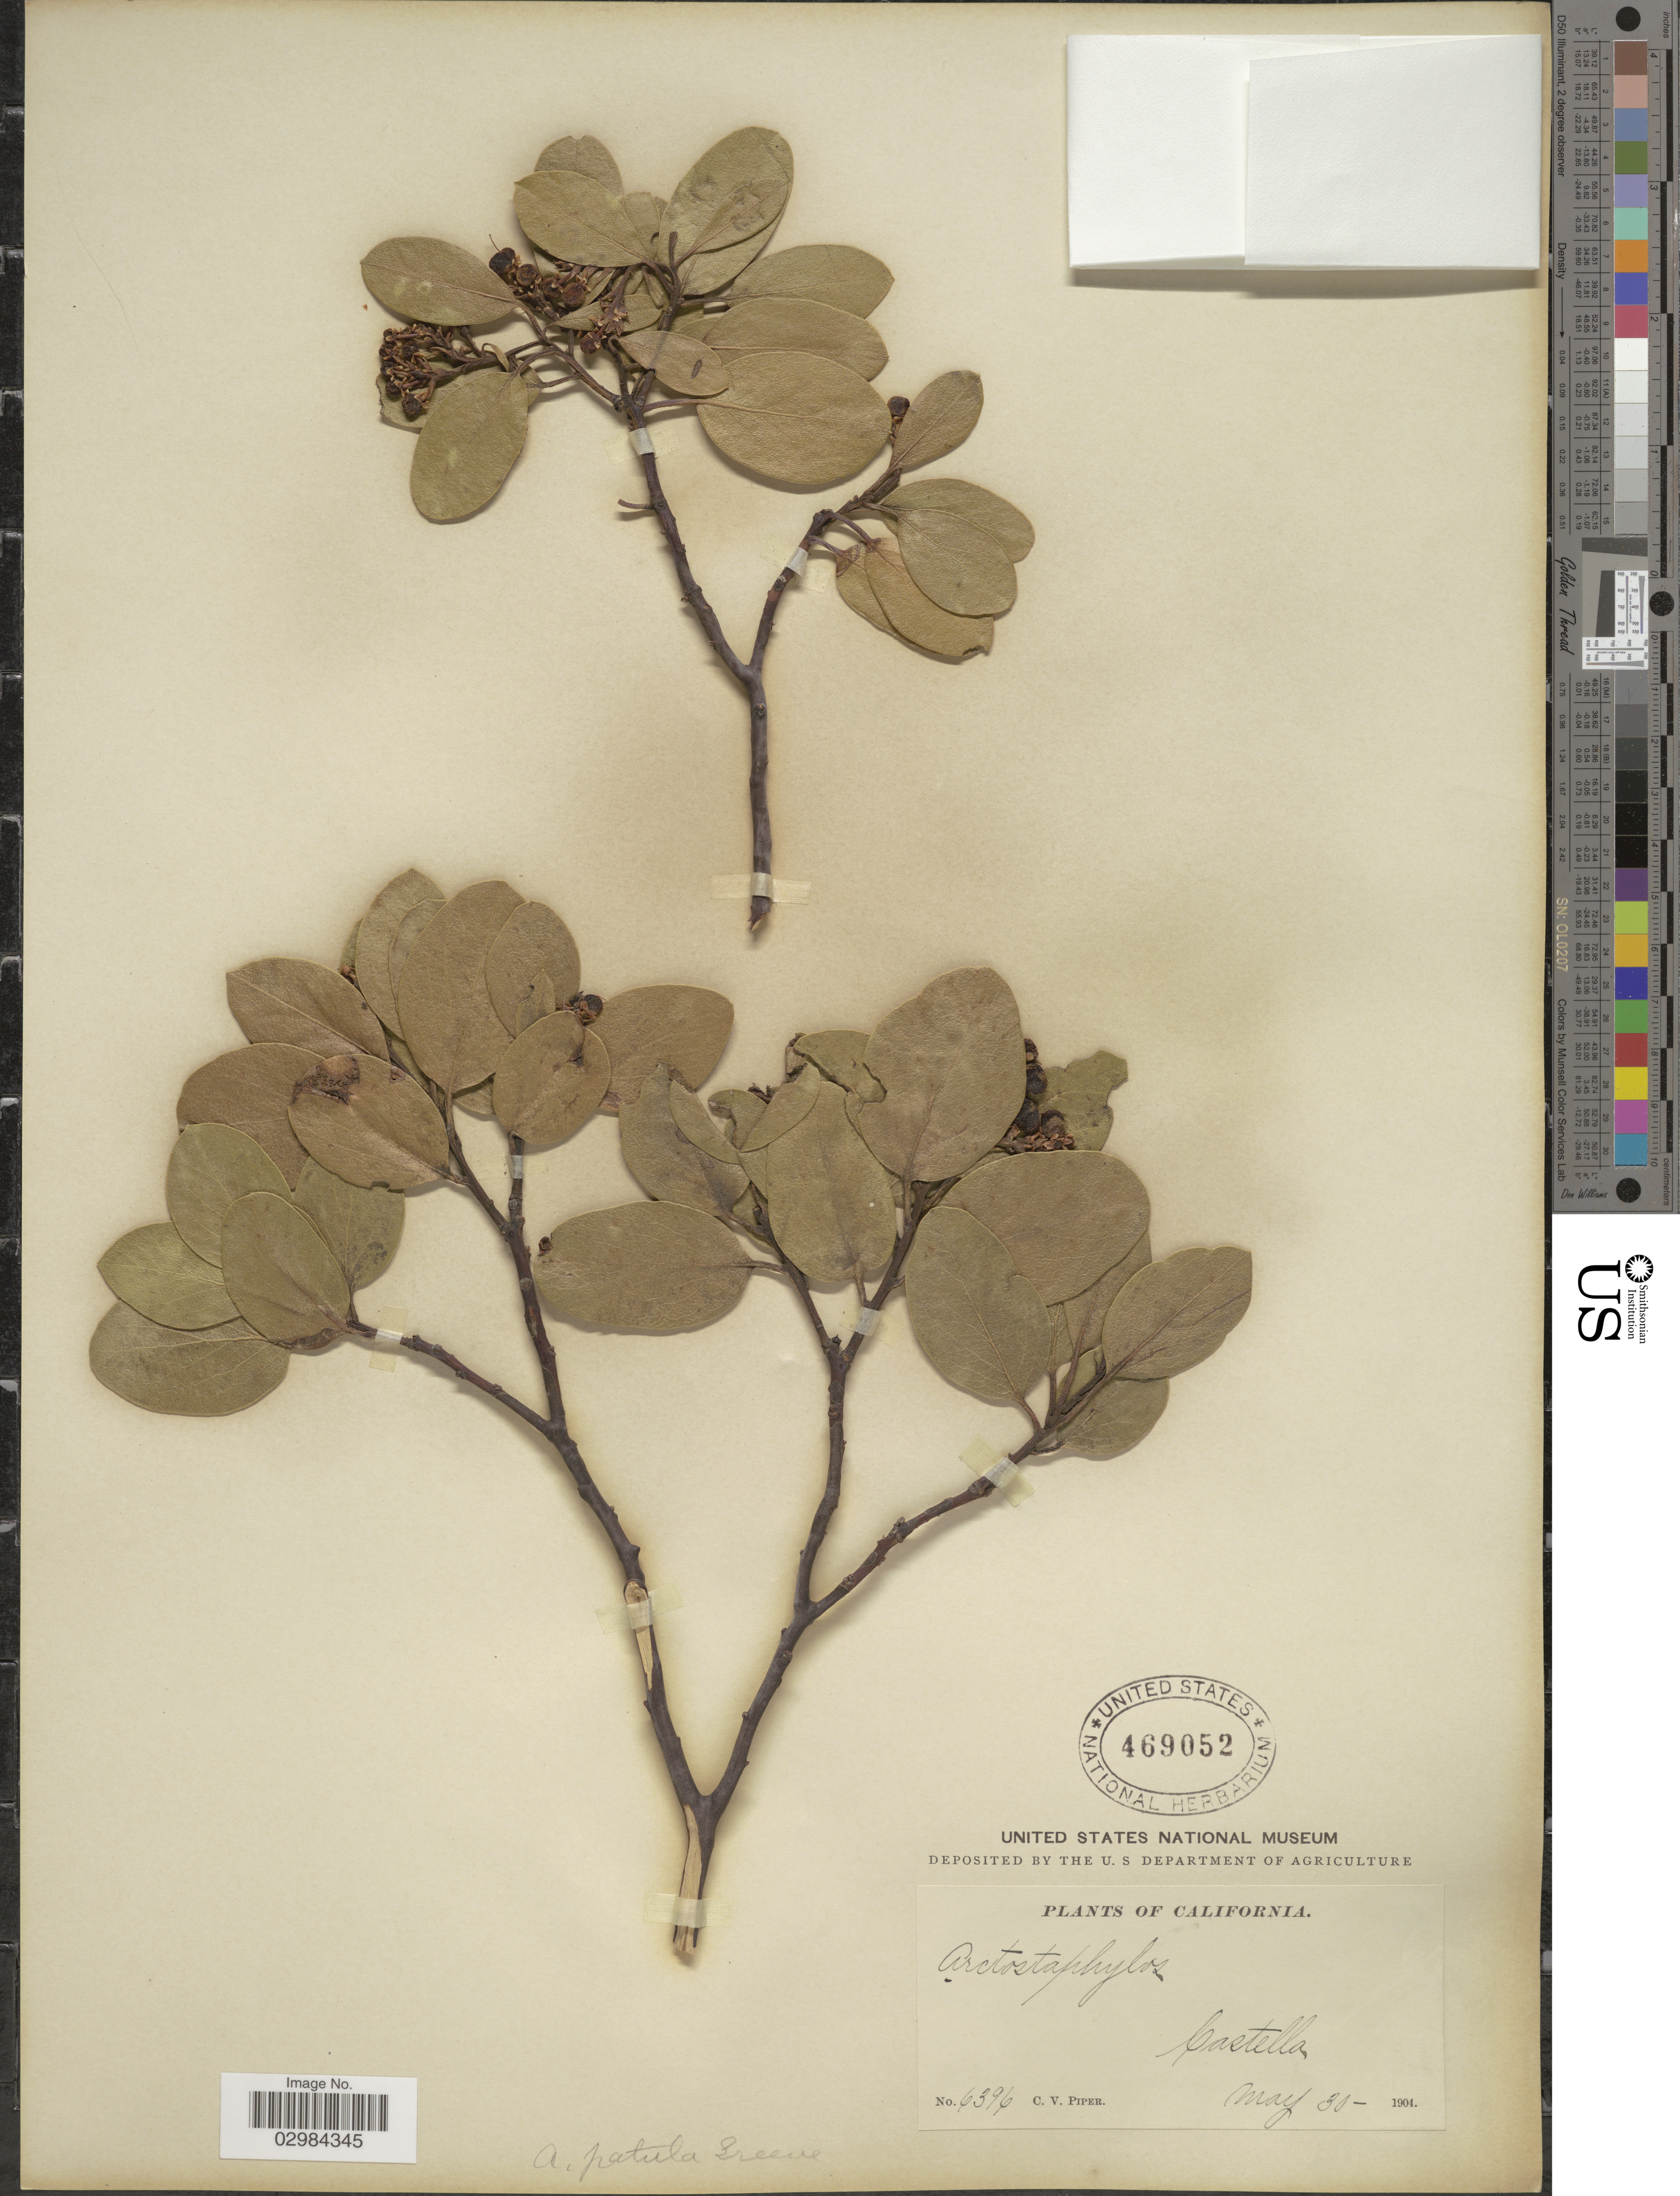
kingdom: Plantae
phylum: Tracheophyta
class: Magnoliopsida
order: Ericales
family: Ericaceae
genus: Arctostaphylos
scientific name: Arctostaphylos patula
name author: Greene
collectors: C. V. Piper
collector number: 6396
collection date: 1904-05-30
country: United States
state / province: California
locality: Castella.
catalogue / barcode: US 469052